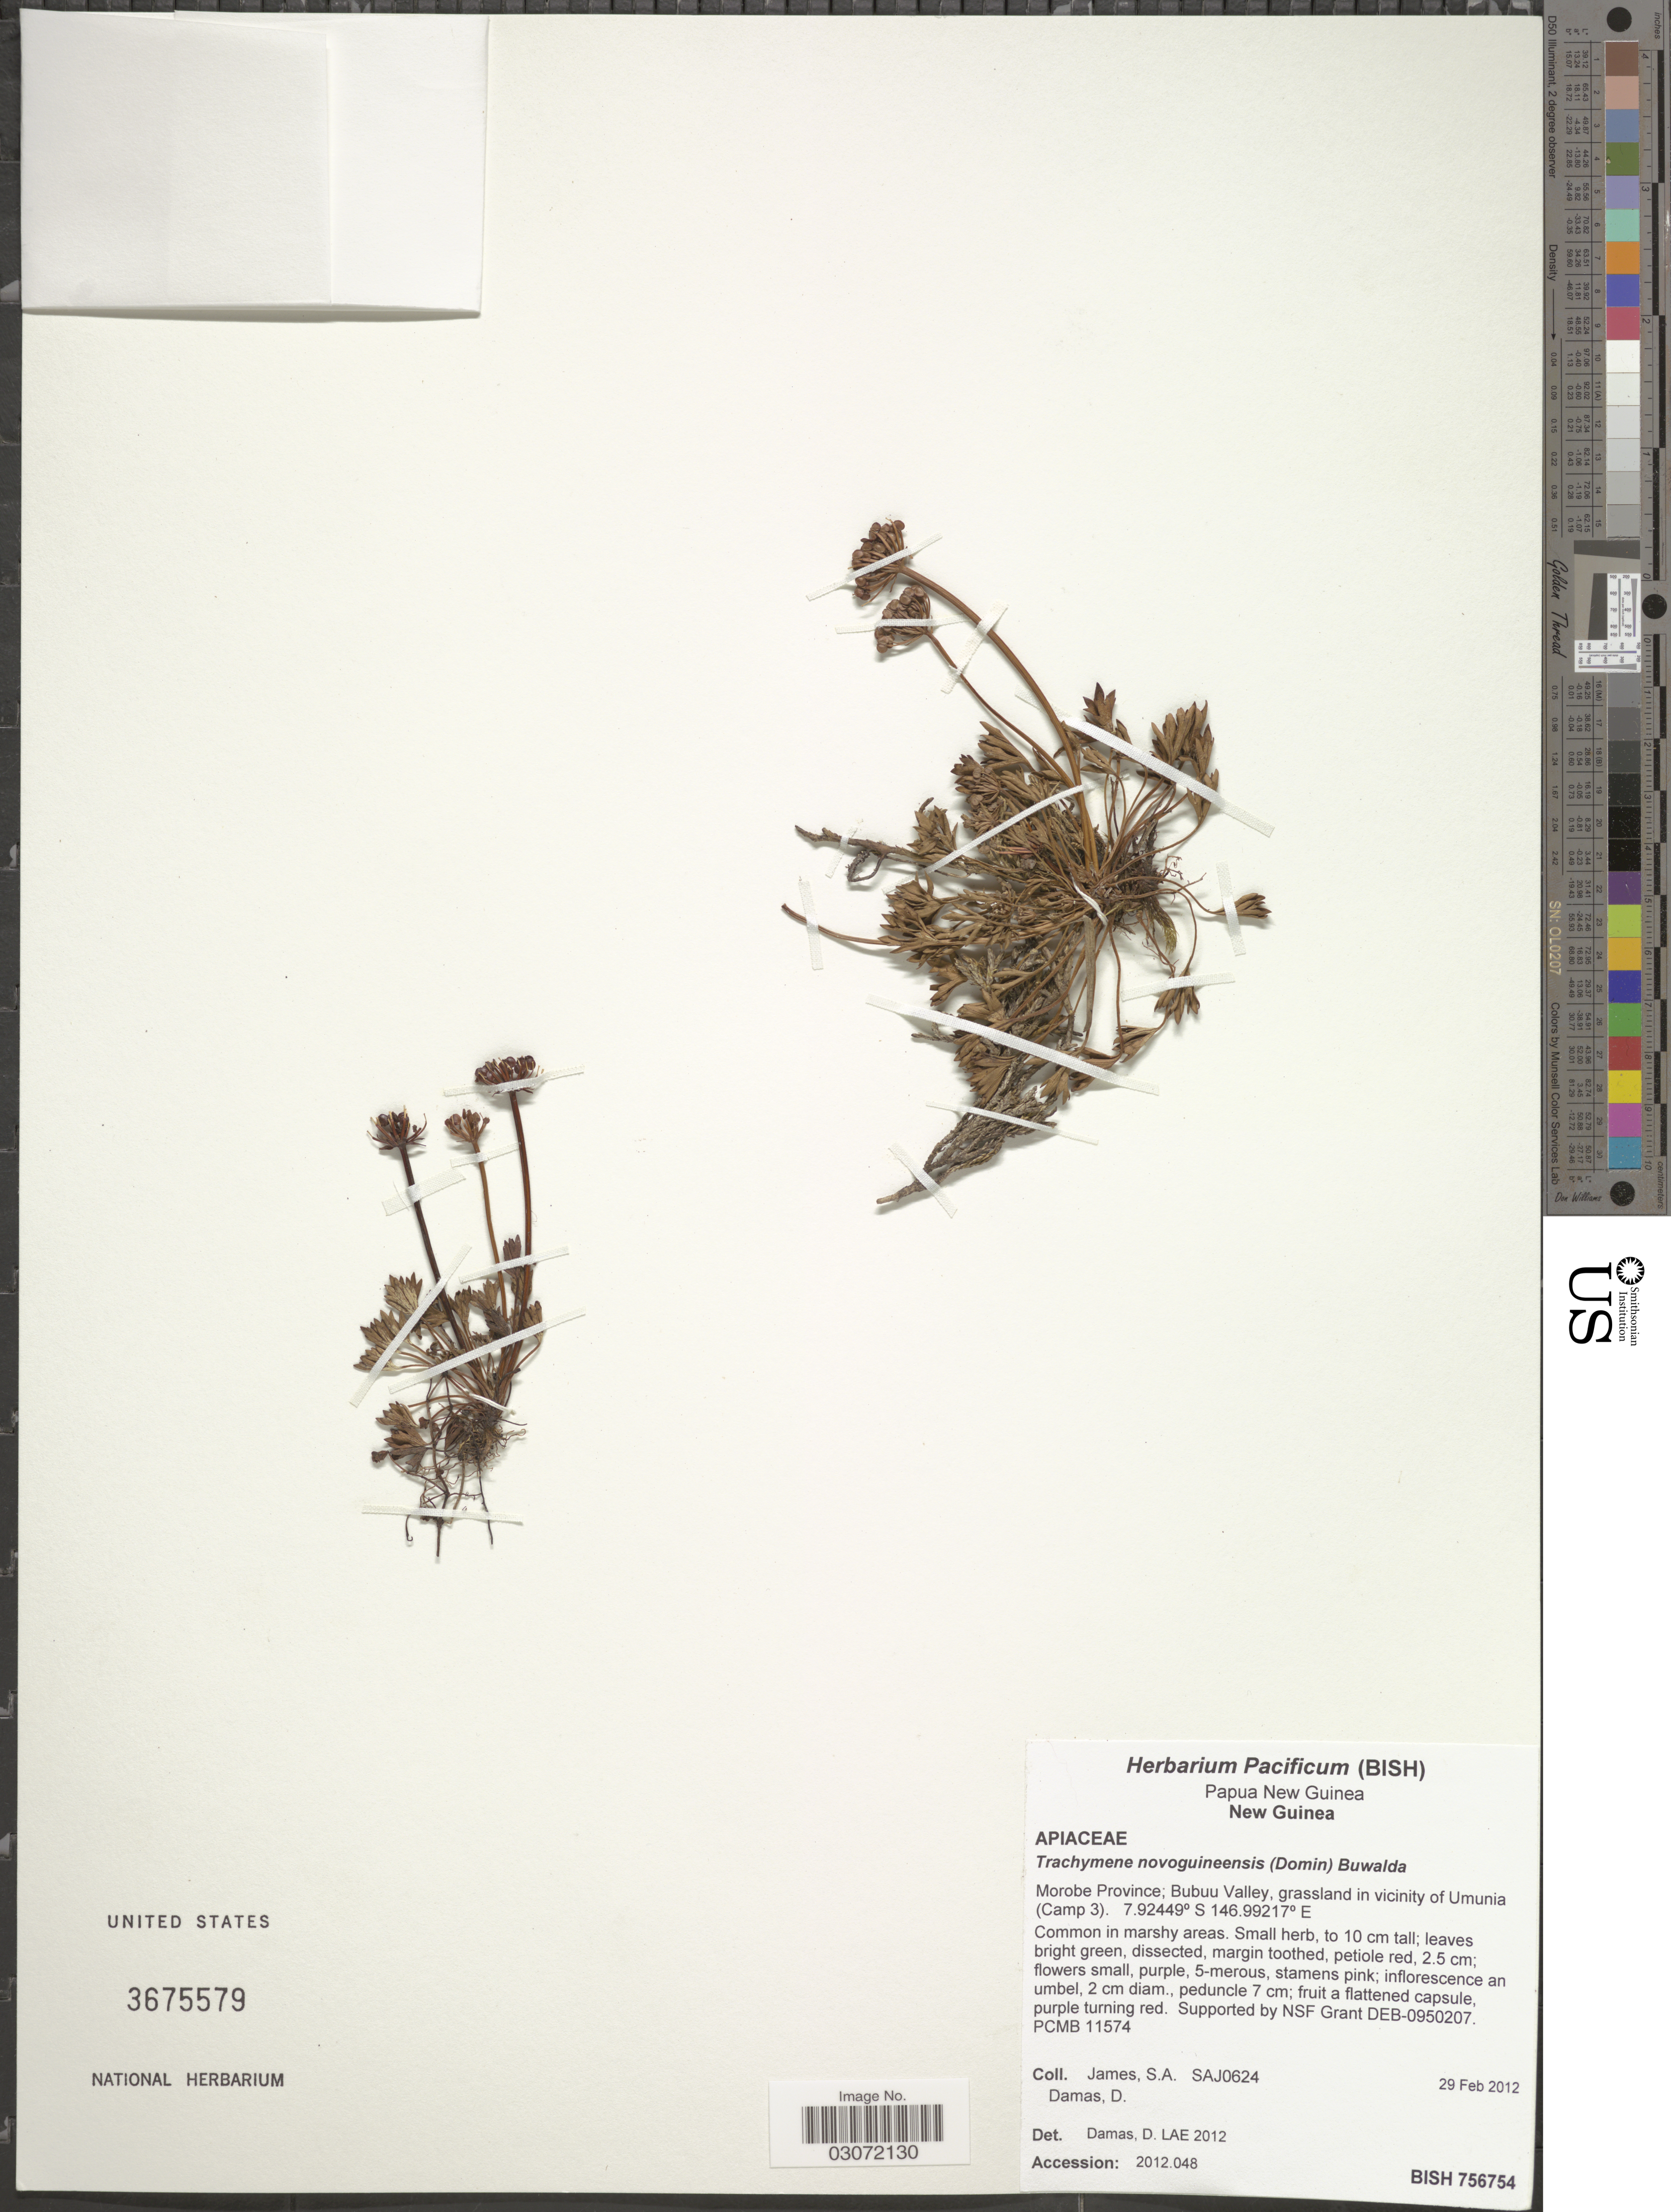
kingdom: Plantae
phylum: Tracheophyta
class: Magnoliopsida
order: Apiales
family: Araliaceae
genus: Trachymene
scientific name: Trachymene novoguineensis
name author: (Domin) Buwalda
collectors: S. James & D. Damas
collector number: SAJ0624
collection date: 2012-02-29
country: Papua New Guinea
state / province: Morobe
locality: New Guinea. Bubuu Valley, grassland in vicinity of Umunia (Camp 3).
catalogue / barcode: US 3675579